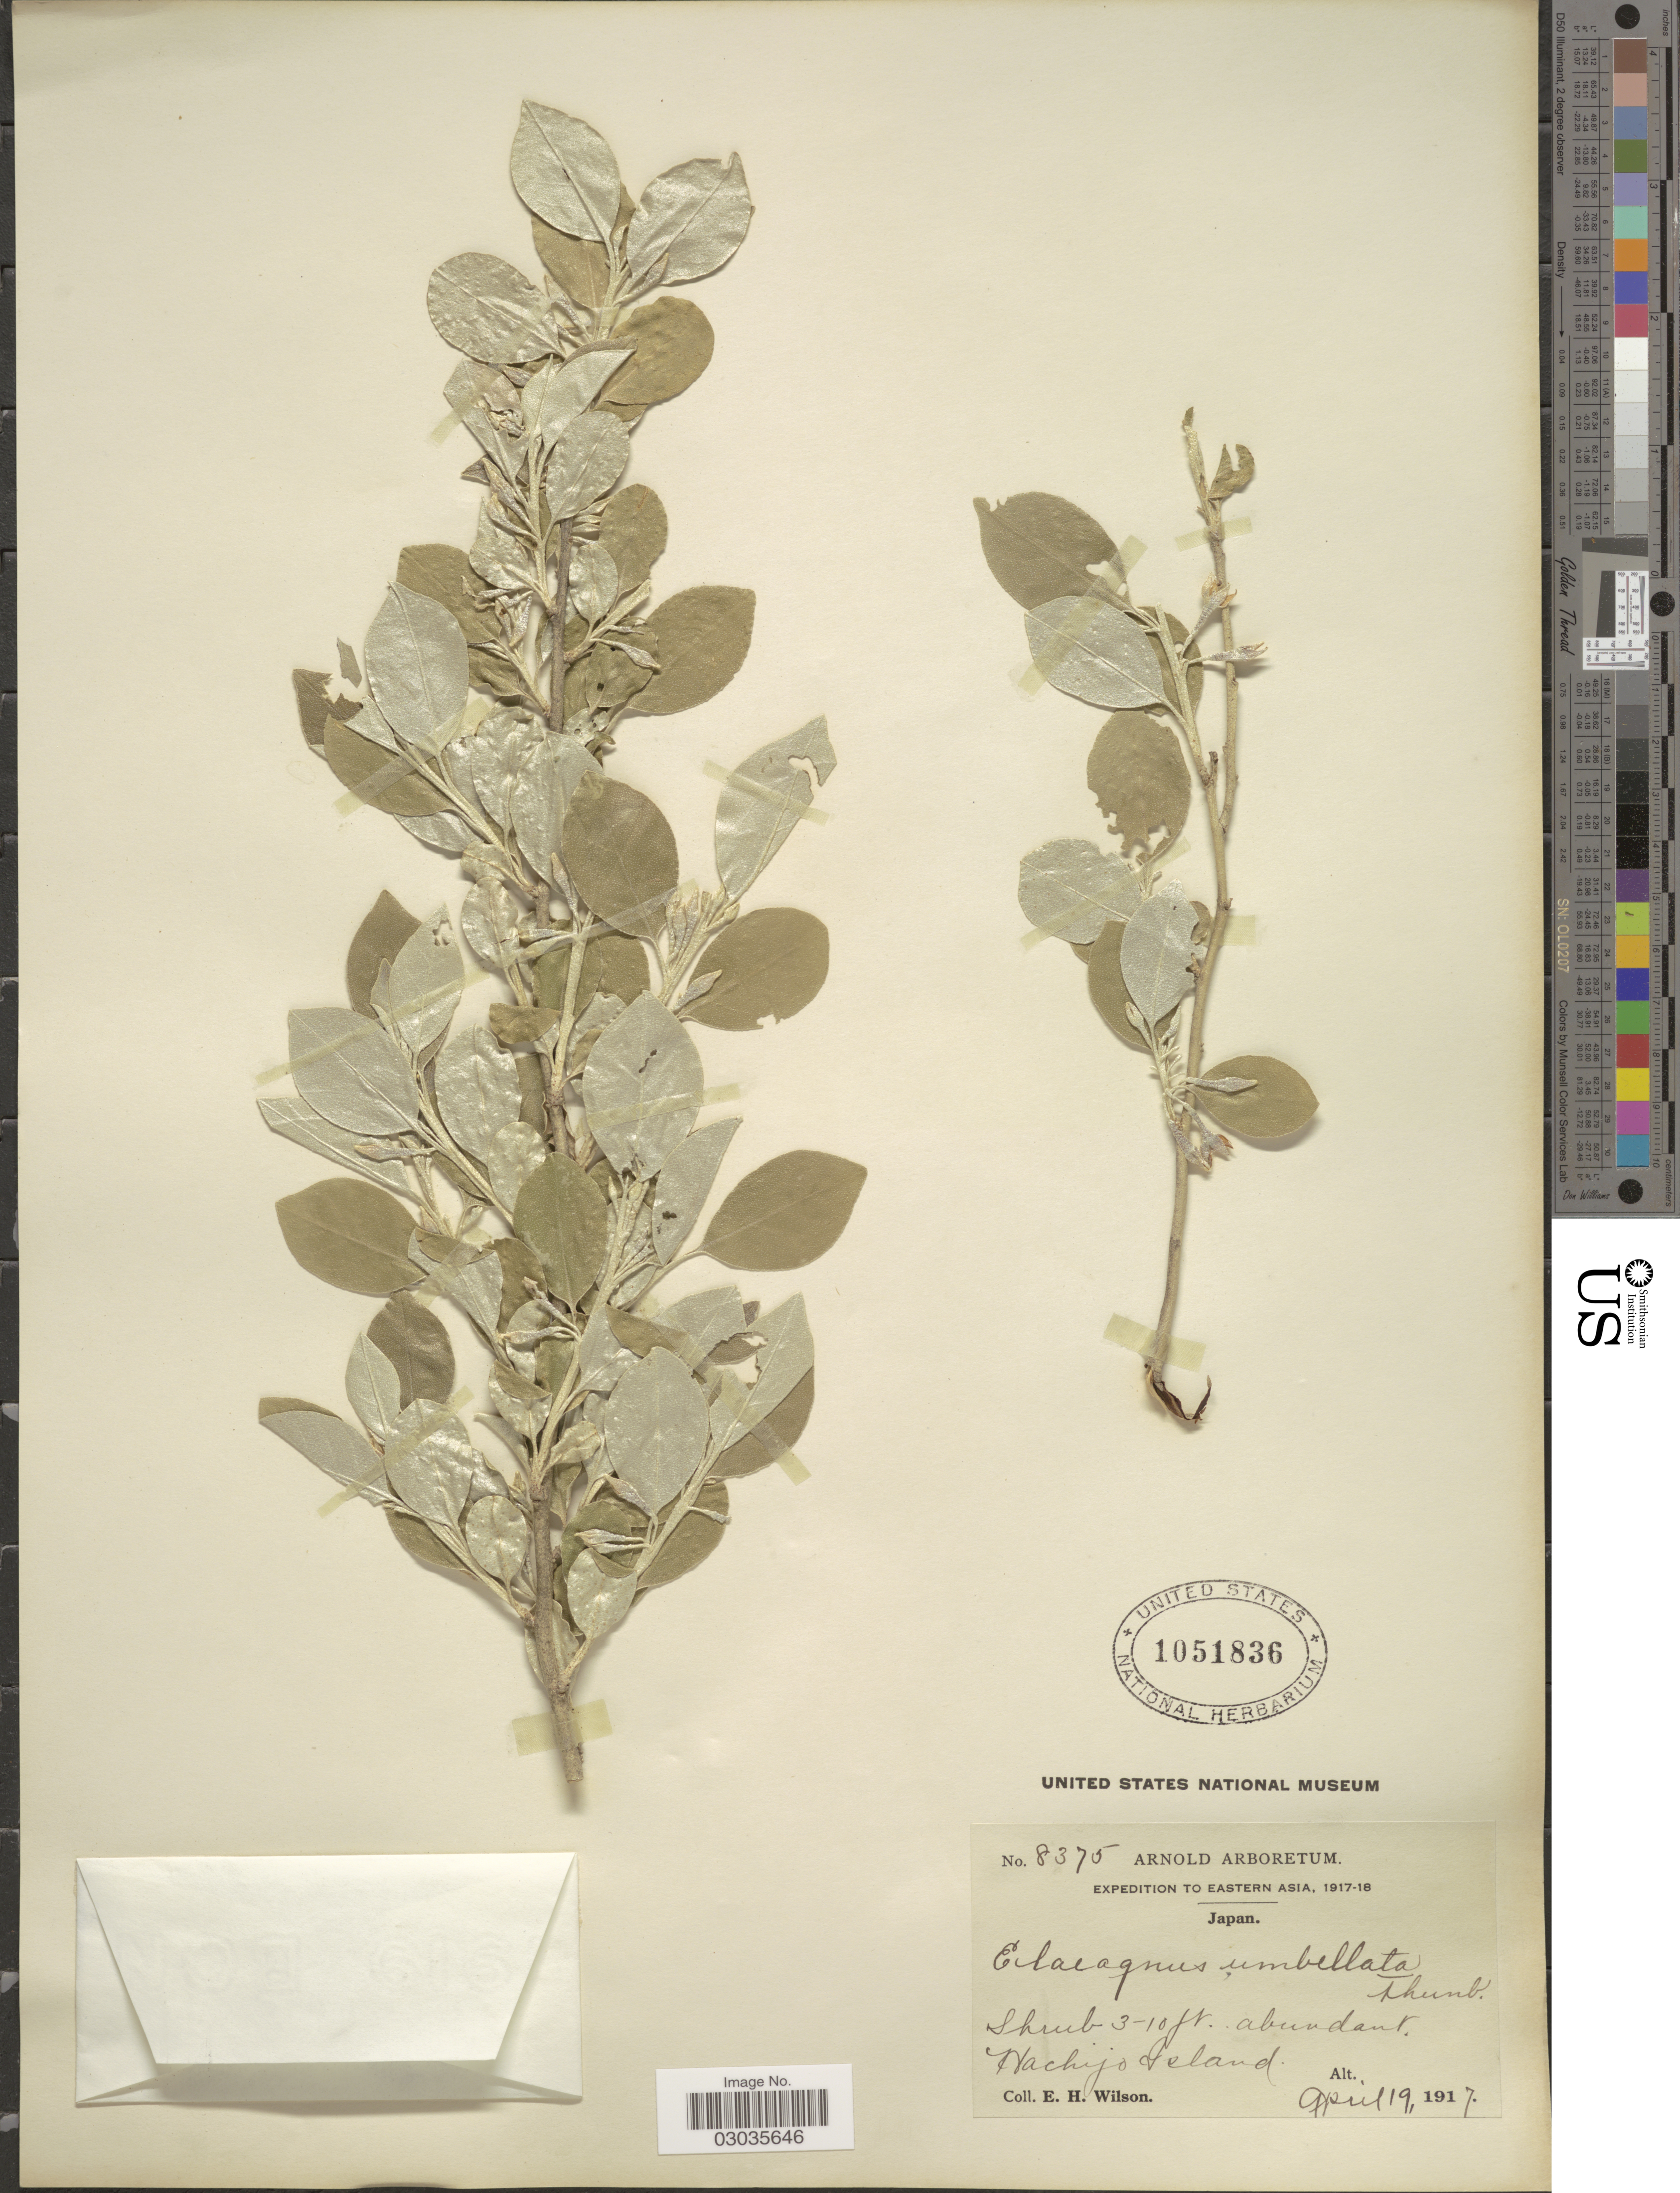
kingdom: Plantae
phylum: Tracheophyta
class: Magnoliopsida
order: Rosales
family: Elaeagnaceae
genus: Elaeagnus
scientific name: Elaeagnus umbellata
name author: Thunb.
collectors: E. Wilson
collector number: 8375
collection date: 1917-04-19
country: Japan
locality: Eastern Asia. Hachijo Island.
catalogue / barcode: US 1051836